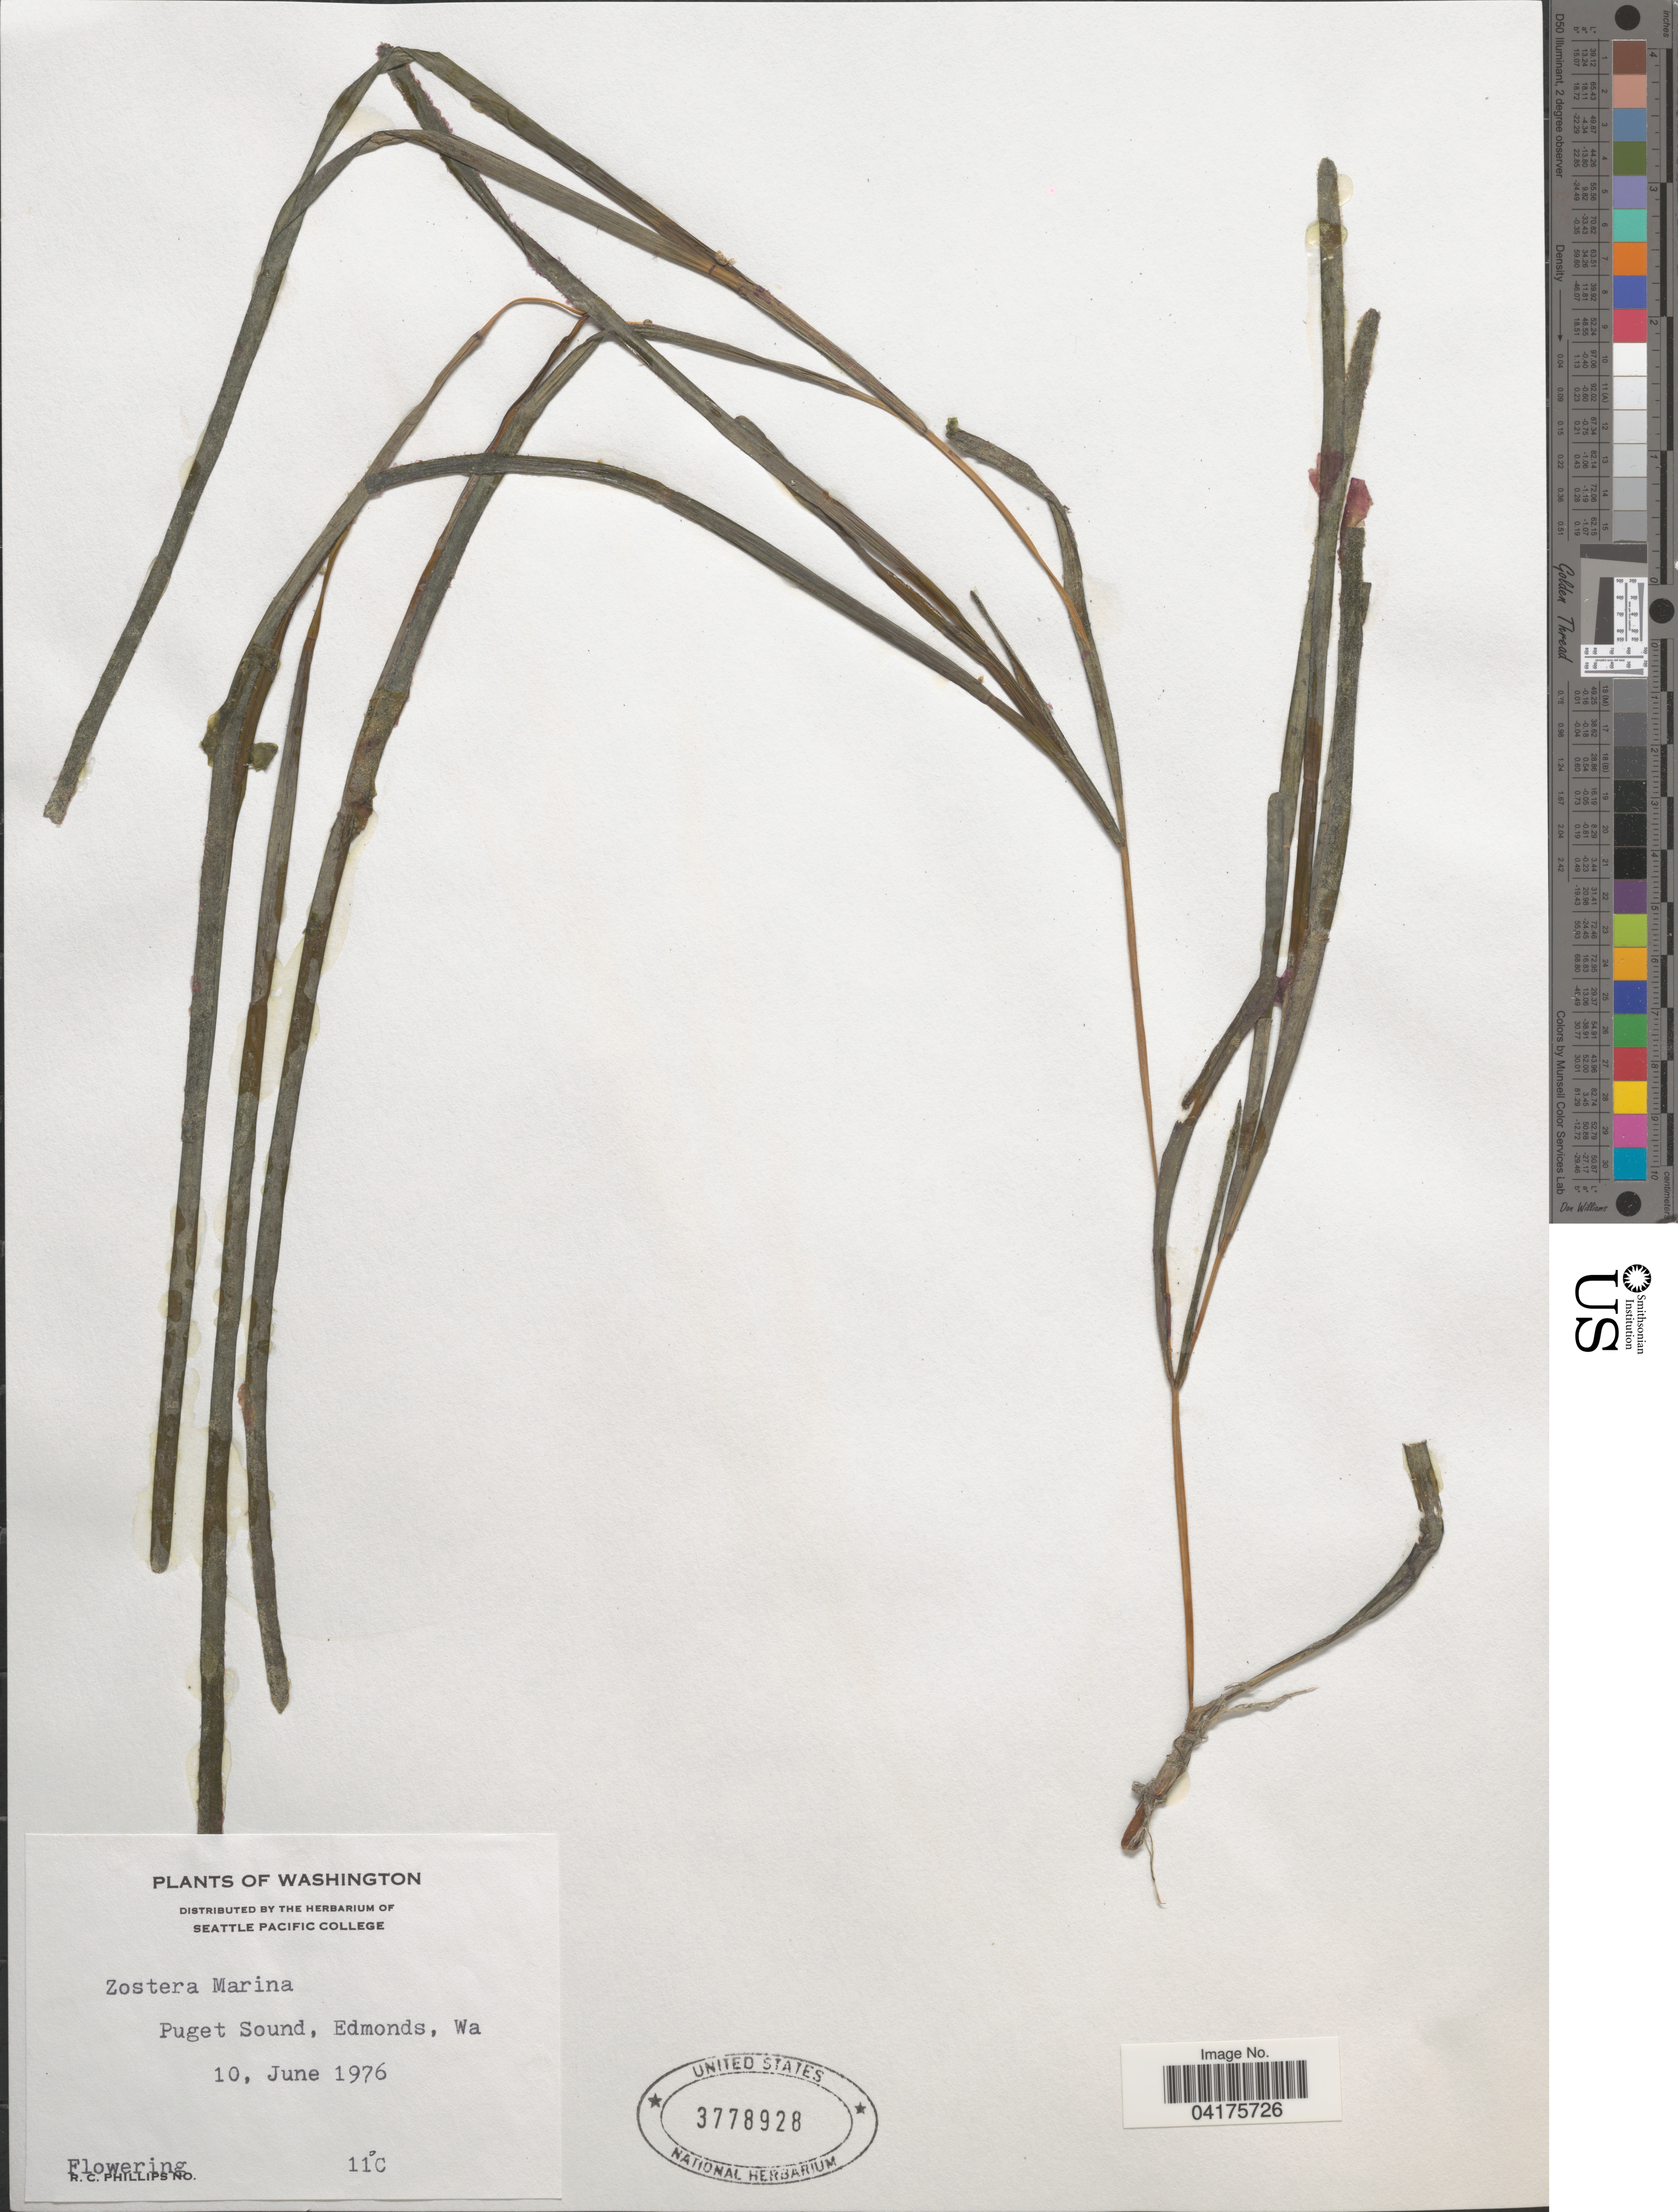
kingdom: Plantae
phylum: Tracheophyta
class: Liliopsida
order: Alismatales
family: Zosteraceae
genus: Zostera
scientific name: Zostera marina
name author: L.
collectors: R. C. Phillips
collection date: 1976-06-10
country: United States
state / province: Washington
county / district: King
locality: Puget Sound, Edmonds.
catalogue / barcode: US 3778928